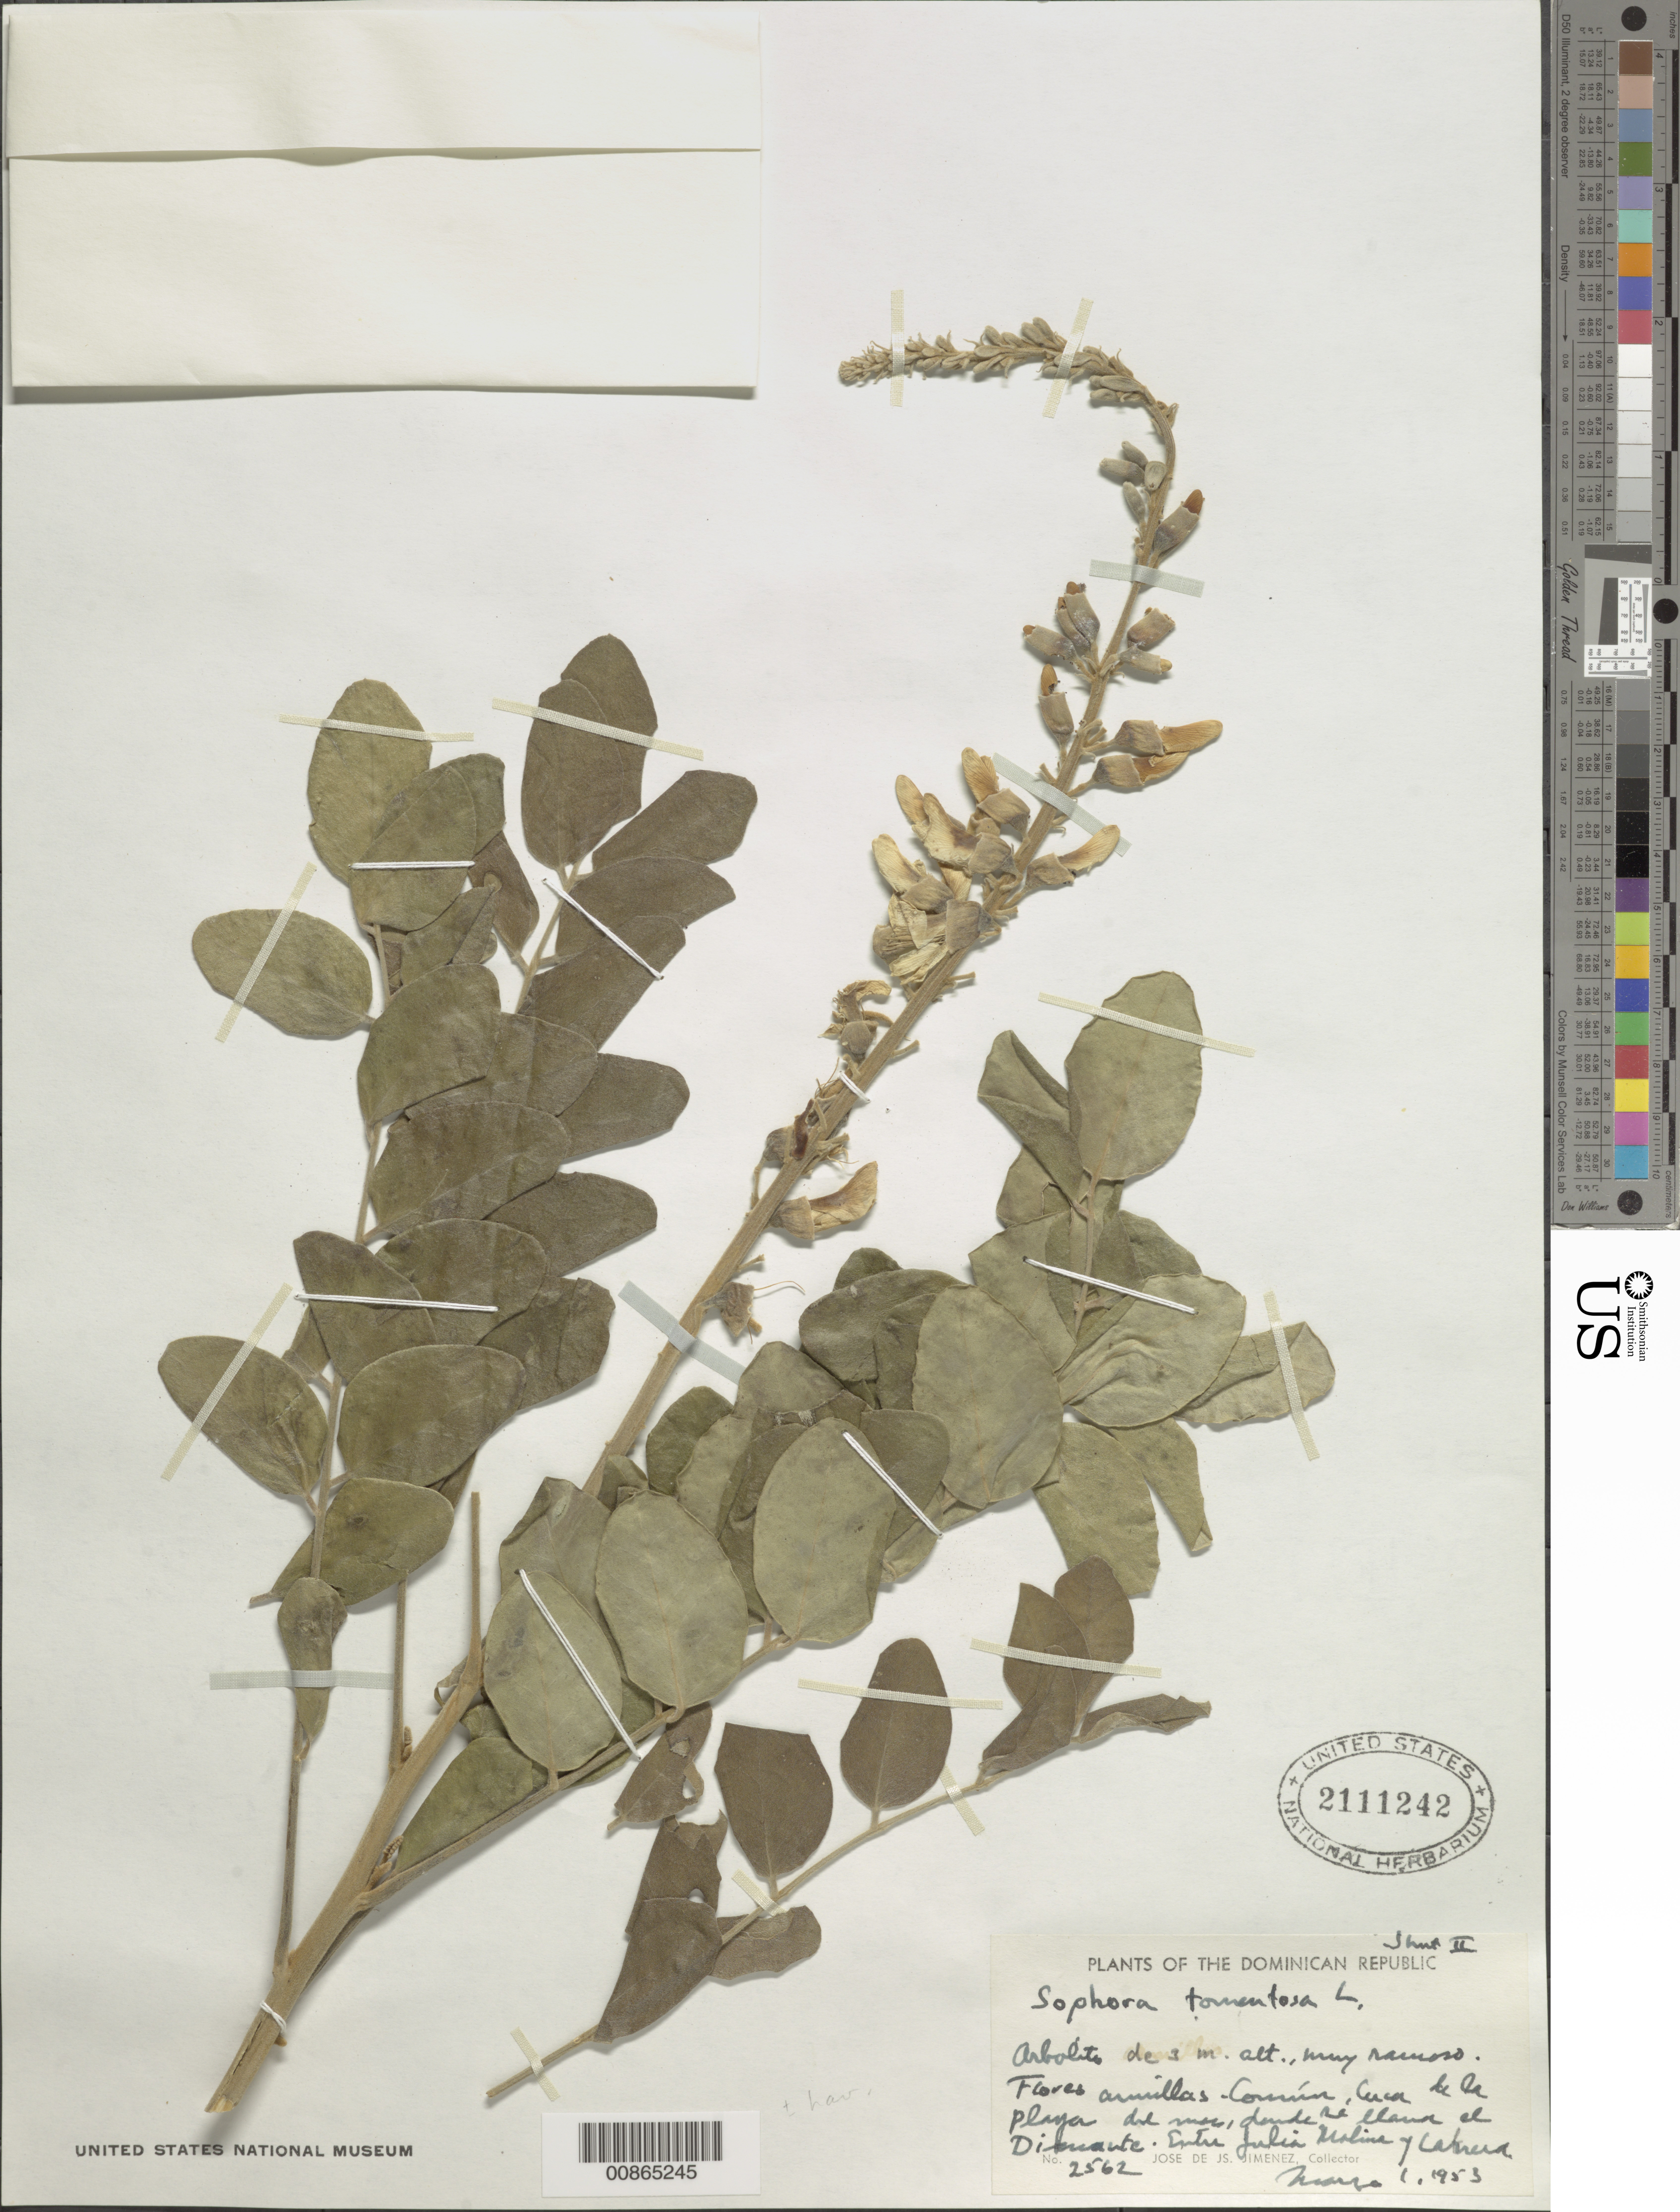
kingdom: Plantae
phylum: Tracheophyta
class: Magnoliopsida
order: Fabales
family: Fabaceae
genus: Sophora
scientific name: Sophora tomentosa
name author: L.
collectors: J. J. Jiménez Almonte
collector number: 2562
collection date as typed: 01 Mar 1953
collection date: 1953-03-01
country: Dominican Republic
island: Hispaniola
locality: Entre Julia Molina y Cabrera.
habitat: Cerca de la playa del mar.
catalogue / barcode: US 2111242